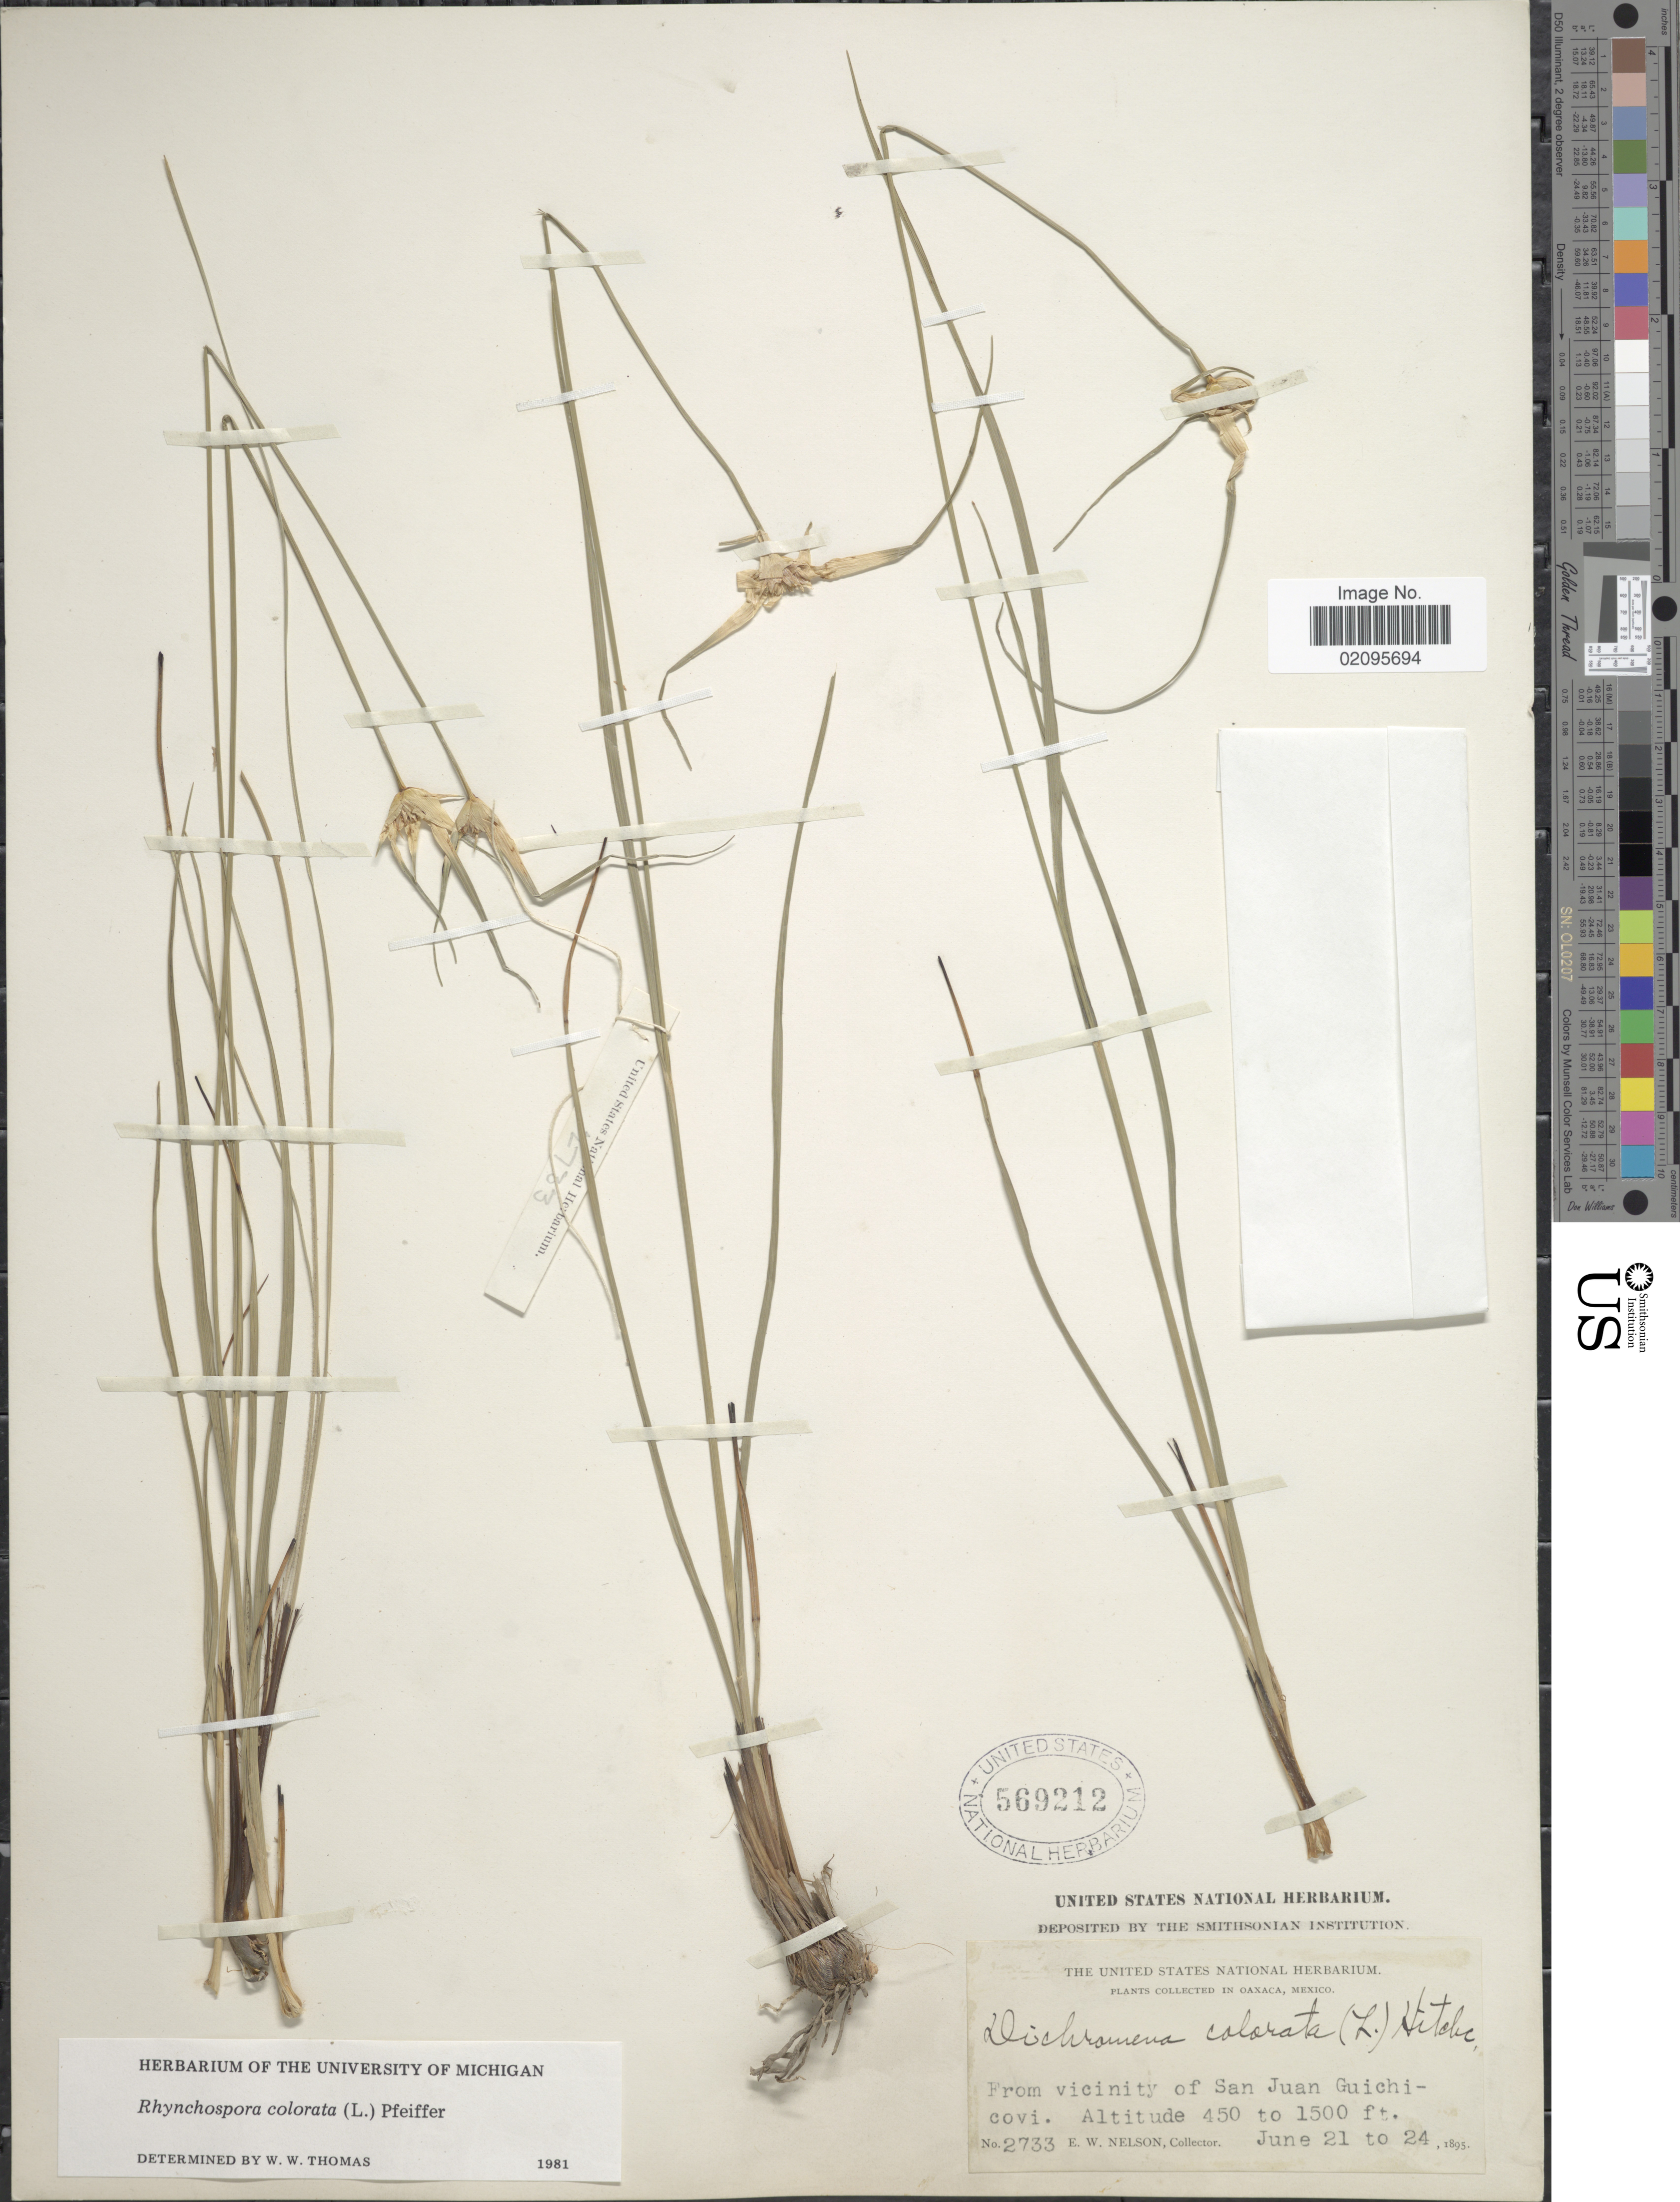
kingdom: Plantae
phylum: Tracheophyta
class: Liliopsida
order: Poales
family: Cyperaceae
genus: Rhynchospora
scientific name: Rhynchospora colorata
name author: (L.) H. Pfeiff.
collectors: E. W. Nelson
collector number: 2733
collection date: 1895-06-21/1895-06-24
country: Mexico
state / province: Oaxaca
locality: From vicinity of San Juan Guichicovi.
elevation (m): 137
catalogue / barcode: US 569212